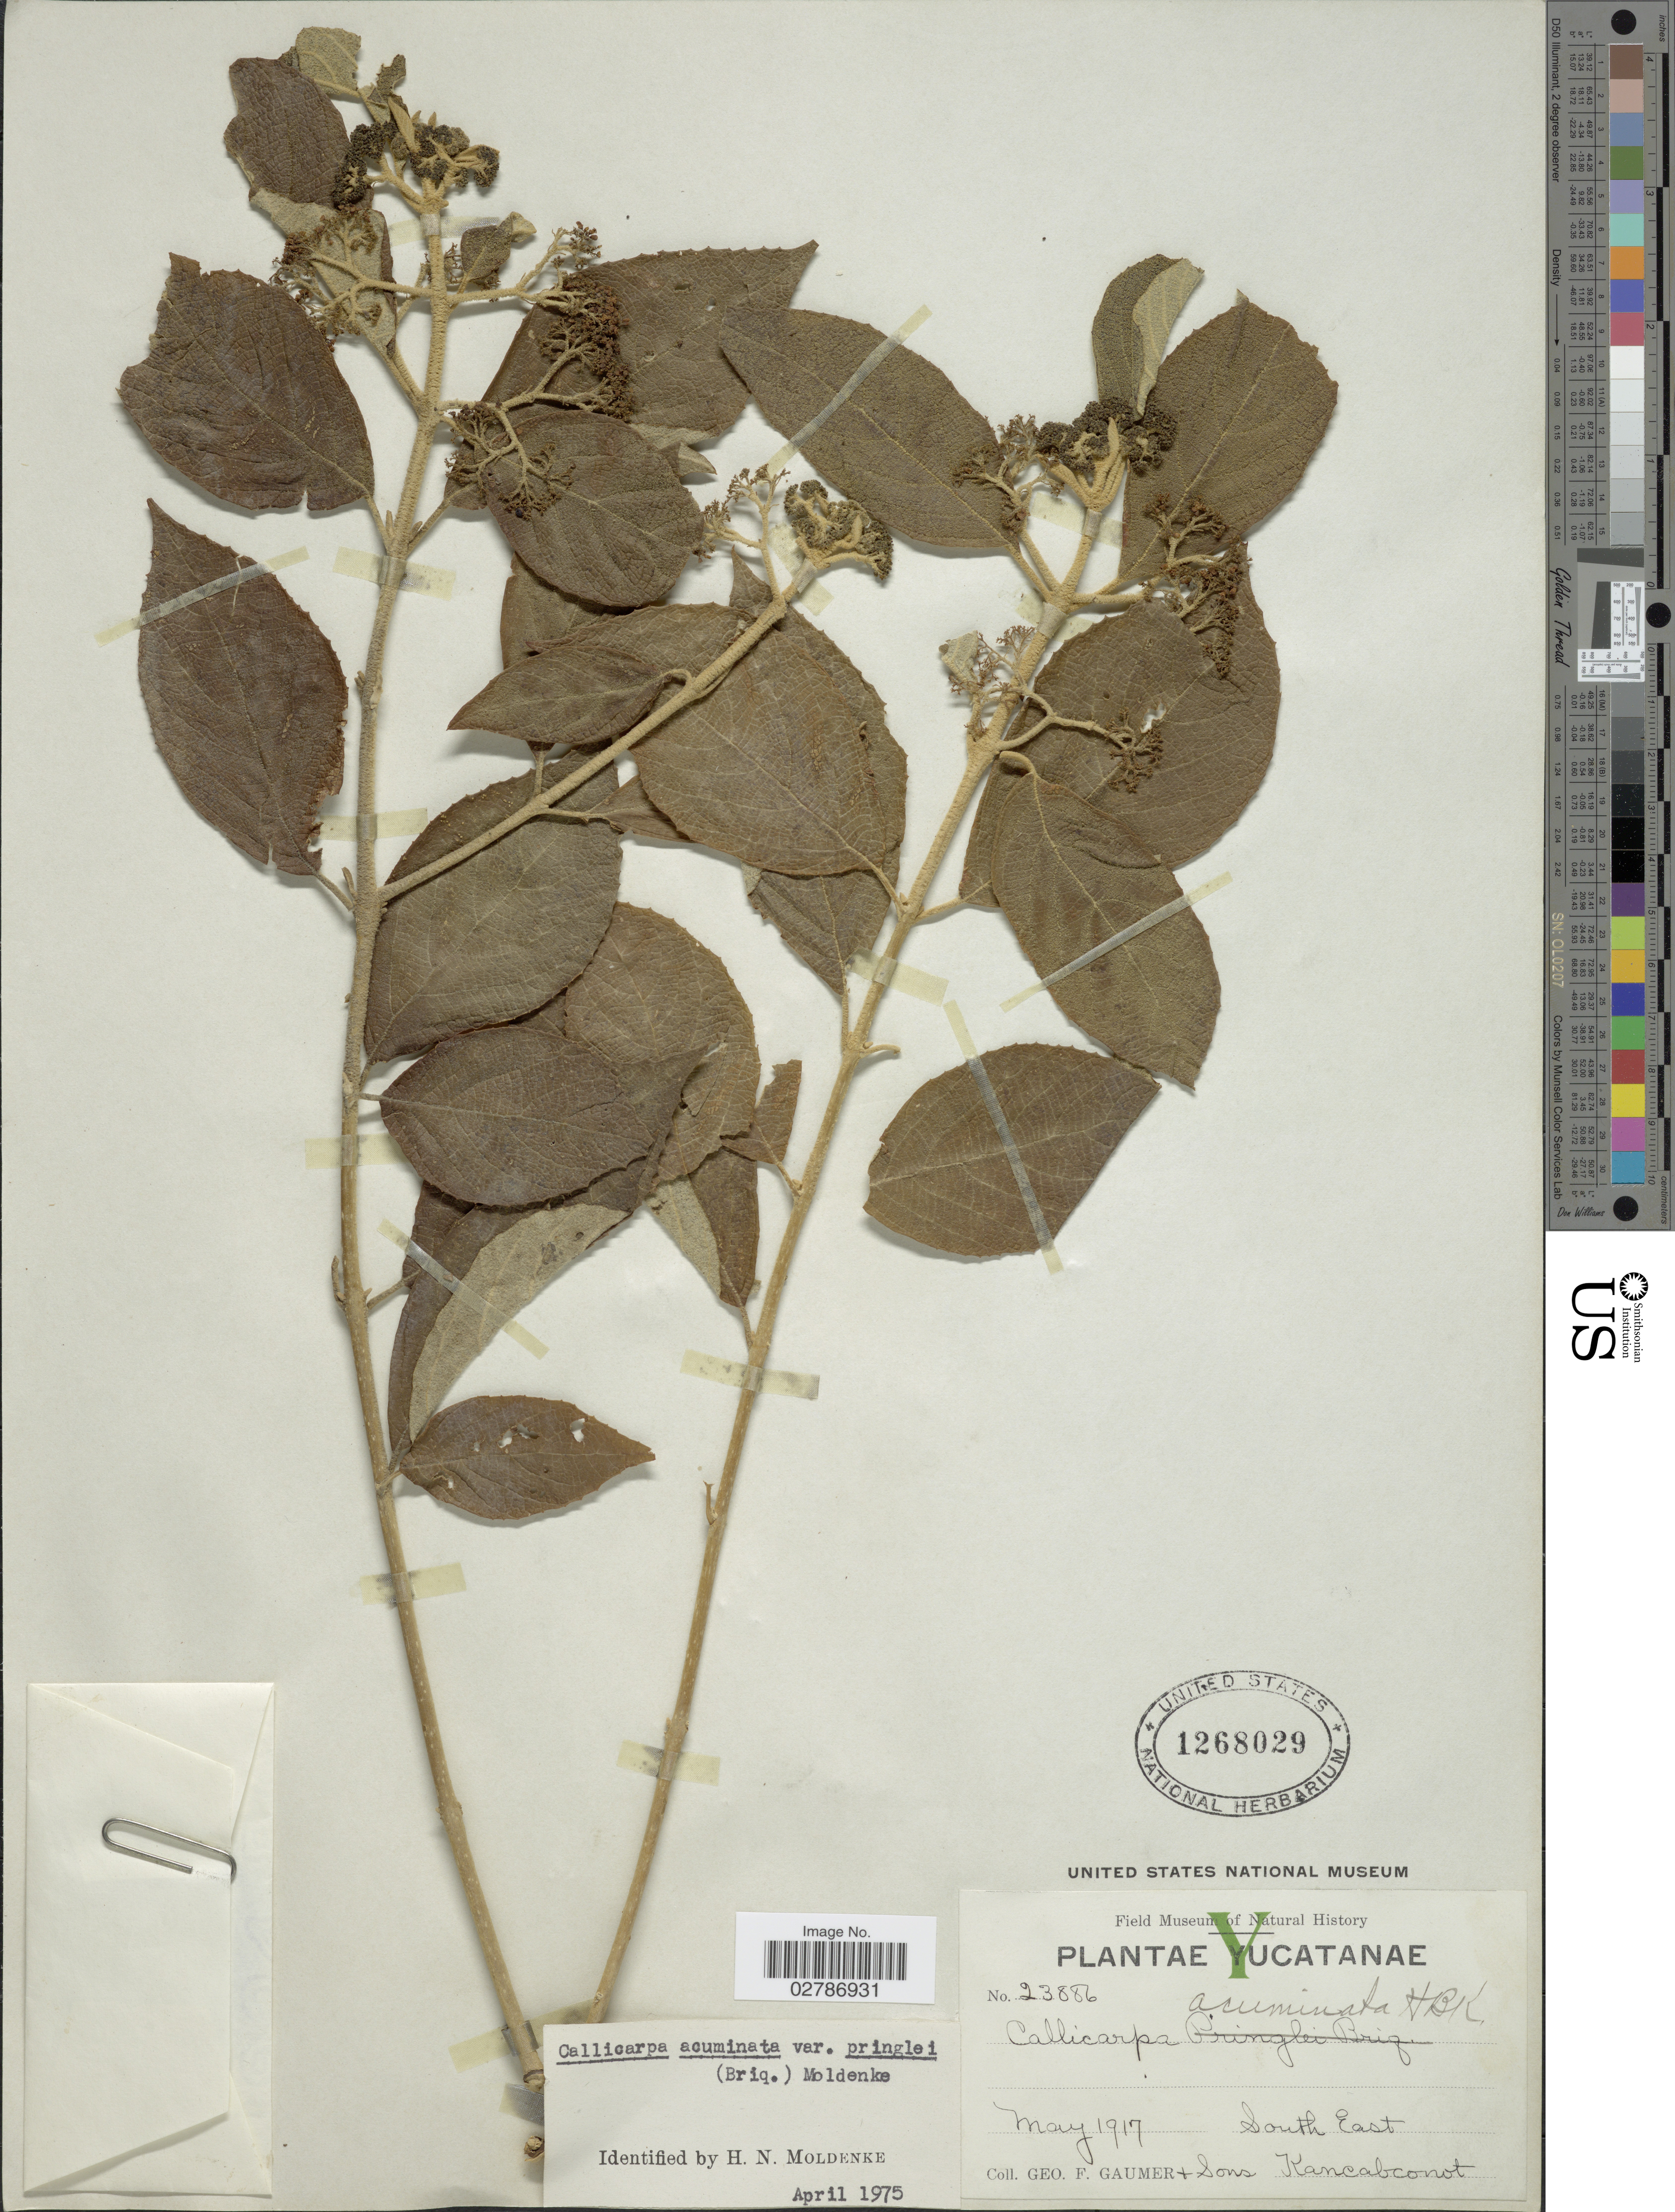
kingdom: Plantae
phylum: Tracheophyta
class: Magnoliopsida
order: Lamiales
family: Lamiaceae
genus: Callicarpa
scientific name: Callicarpa acuminata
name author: Kunth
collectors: G. F. Gaumer & & Sons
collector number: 23886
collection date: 1917-05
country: Mexico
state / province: Yucatán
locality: South East Kancabconot.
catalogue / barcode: US 1268029